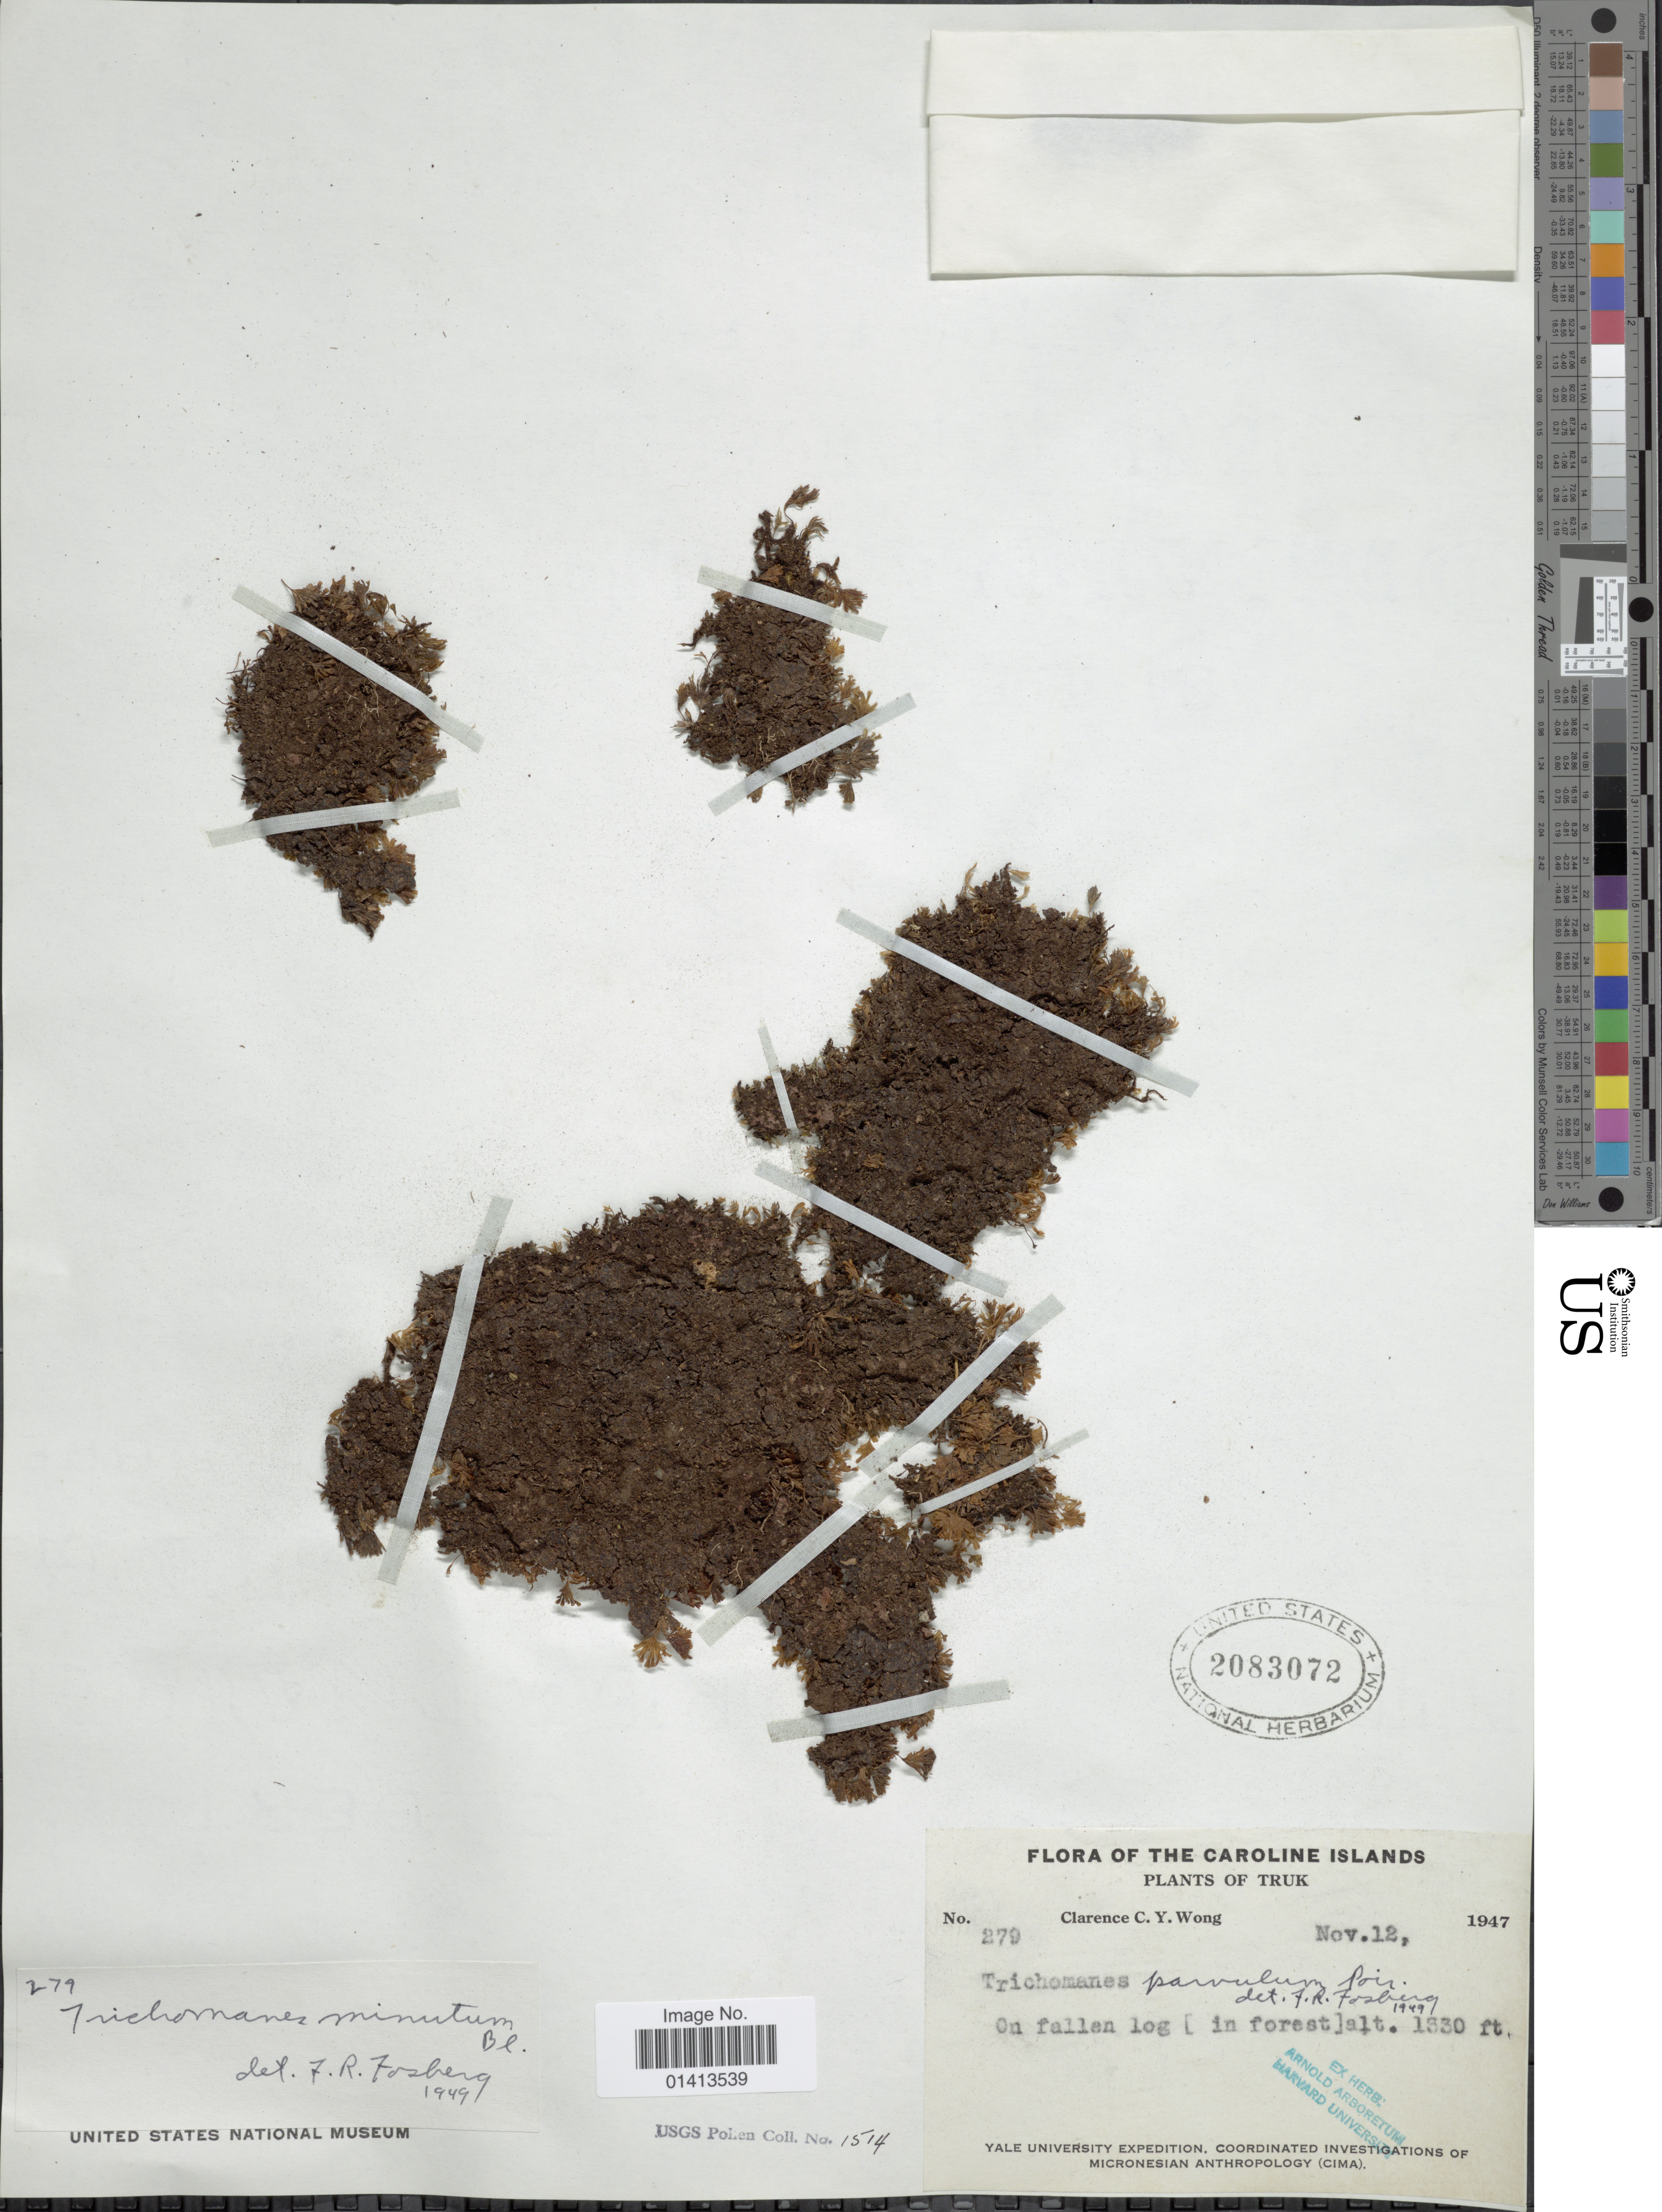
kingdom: Plantae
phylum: Tracheophyta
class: Polypodiopsida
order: Hymenophyllales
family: Hymenophyllaceae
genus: Crepidomanes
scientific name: Crepidomanes minutum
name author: (Blume) K. Iwats.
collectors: C. Y. C. Wong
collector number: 279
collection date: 1947-11-12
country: Micronesia, Federated States of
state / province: Truk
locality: The Caroline Islands, On fallen log [in forest]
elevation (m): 405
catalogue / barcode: US 2083072